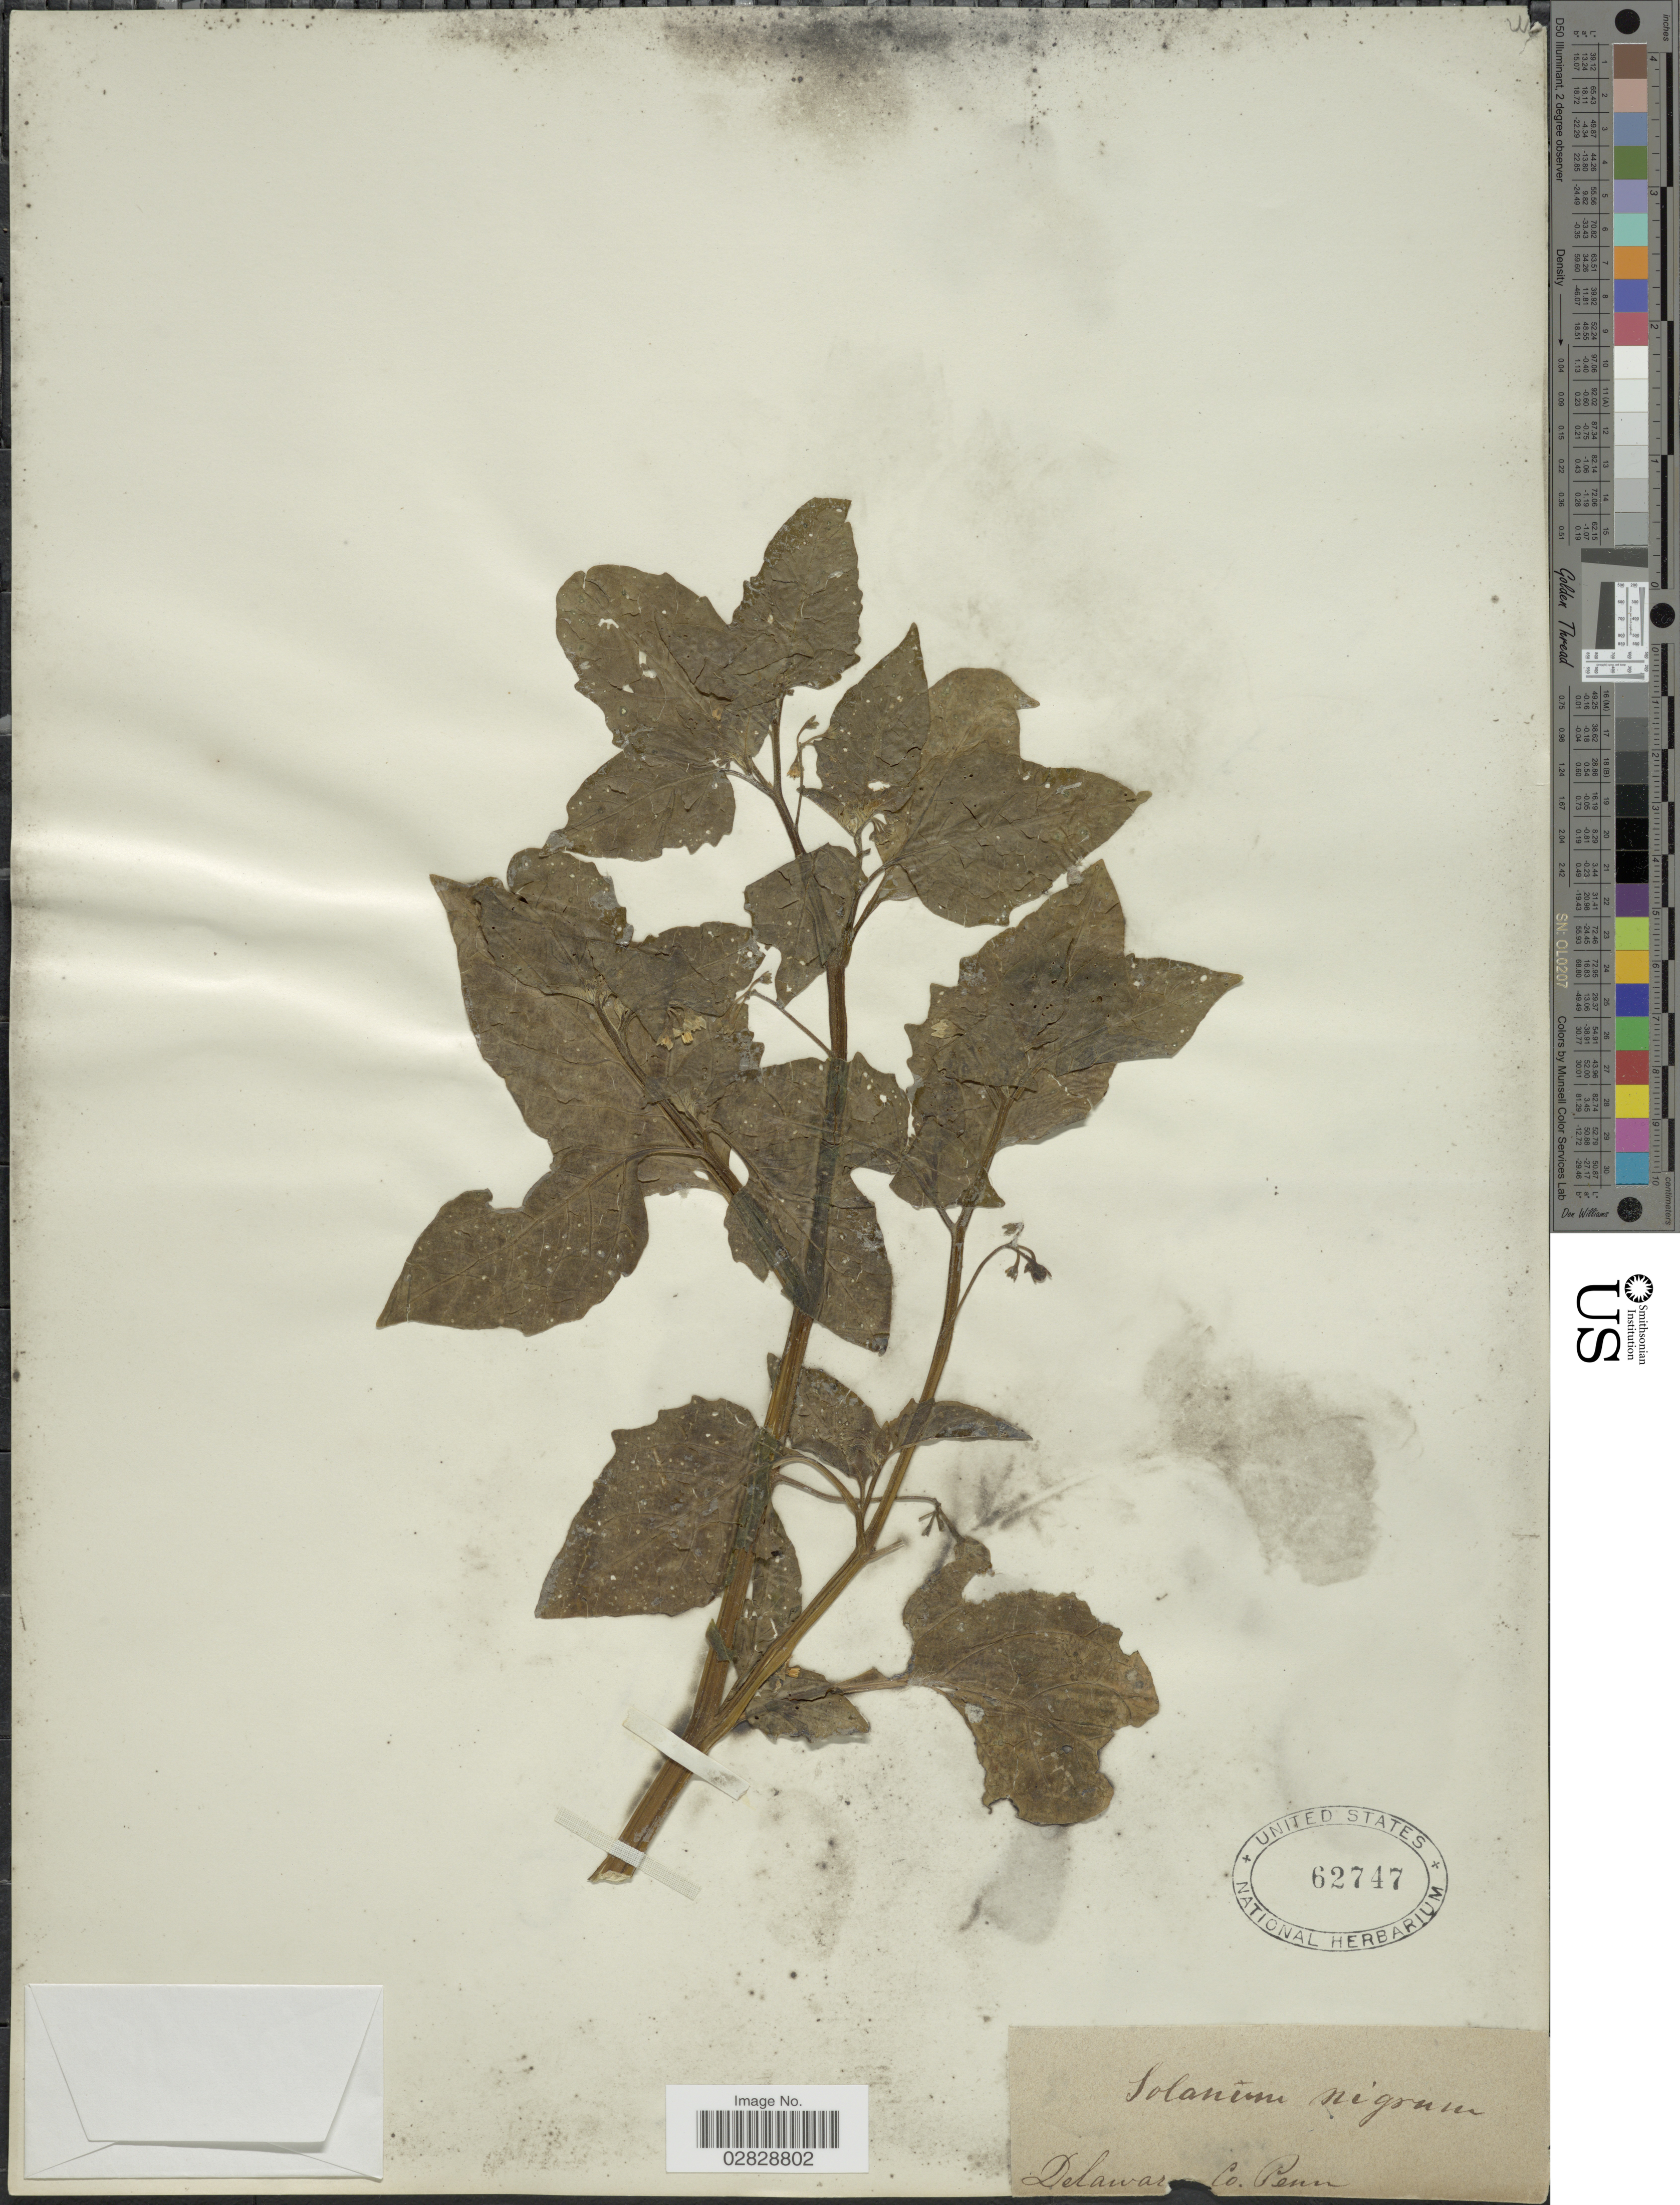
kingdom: Plantae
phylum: Tracheophyta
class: Magnoliopsida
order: Solanales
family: Solanaceae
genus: Solanum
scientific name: Solanum emulans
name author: Raf.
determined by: Knapp, S. D.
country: United States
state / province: Pennsylvania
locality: Delaware Co.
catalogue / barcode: US 62747